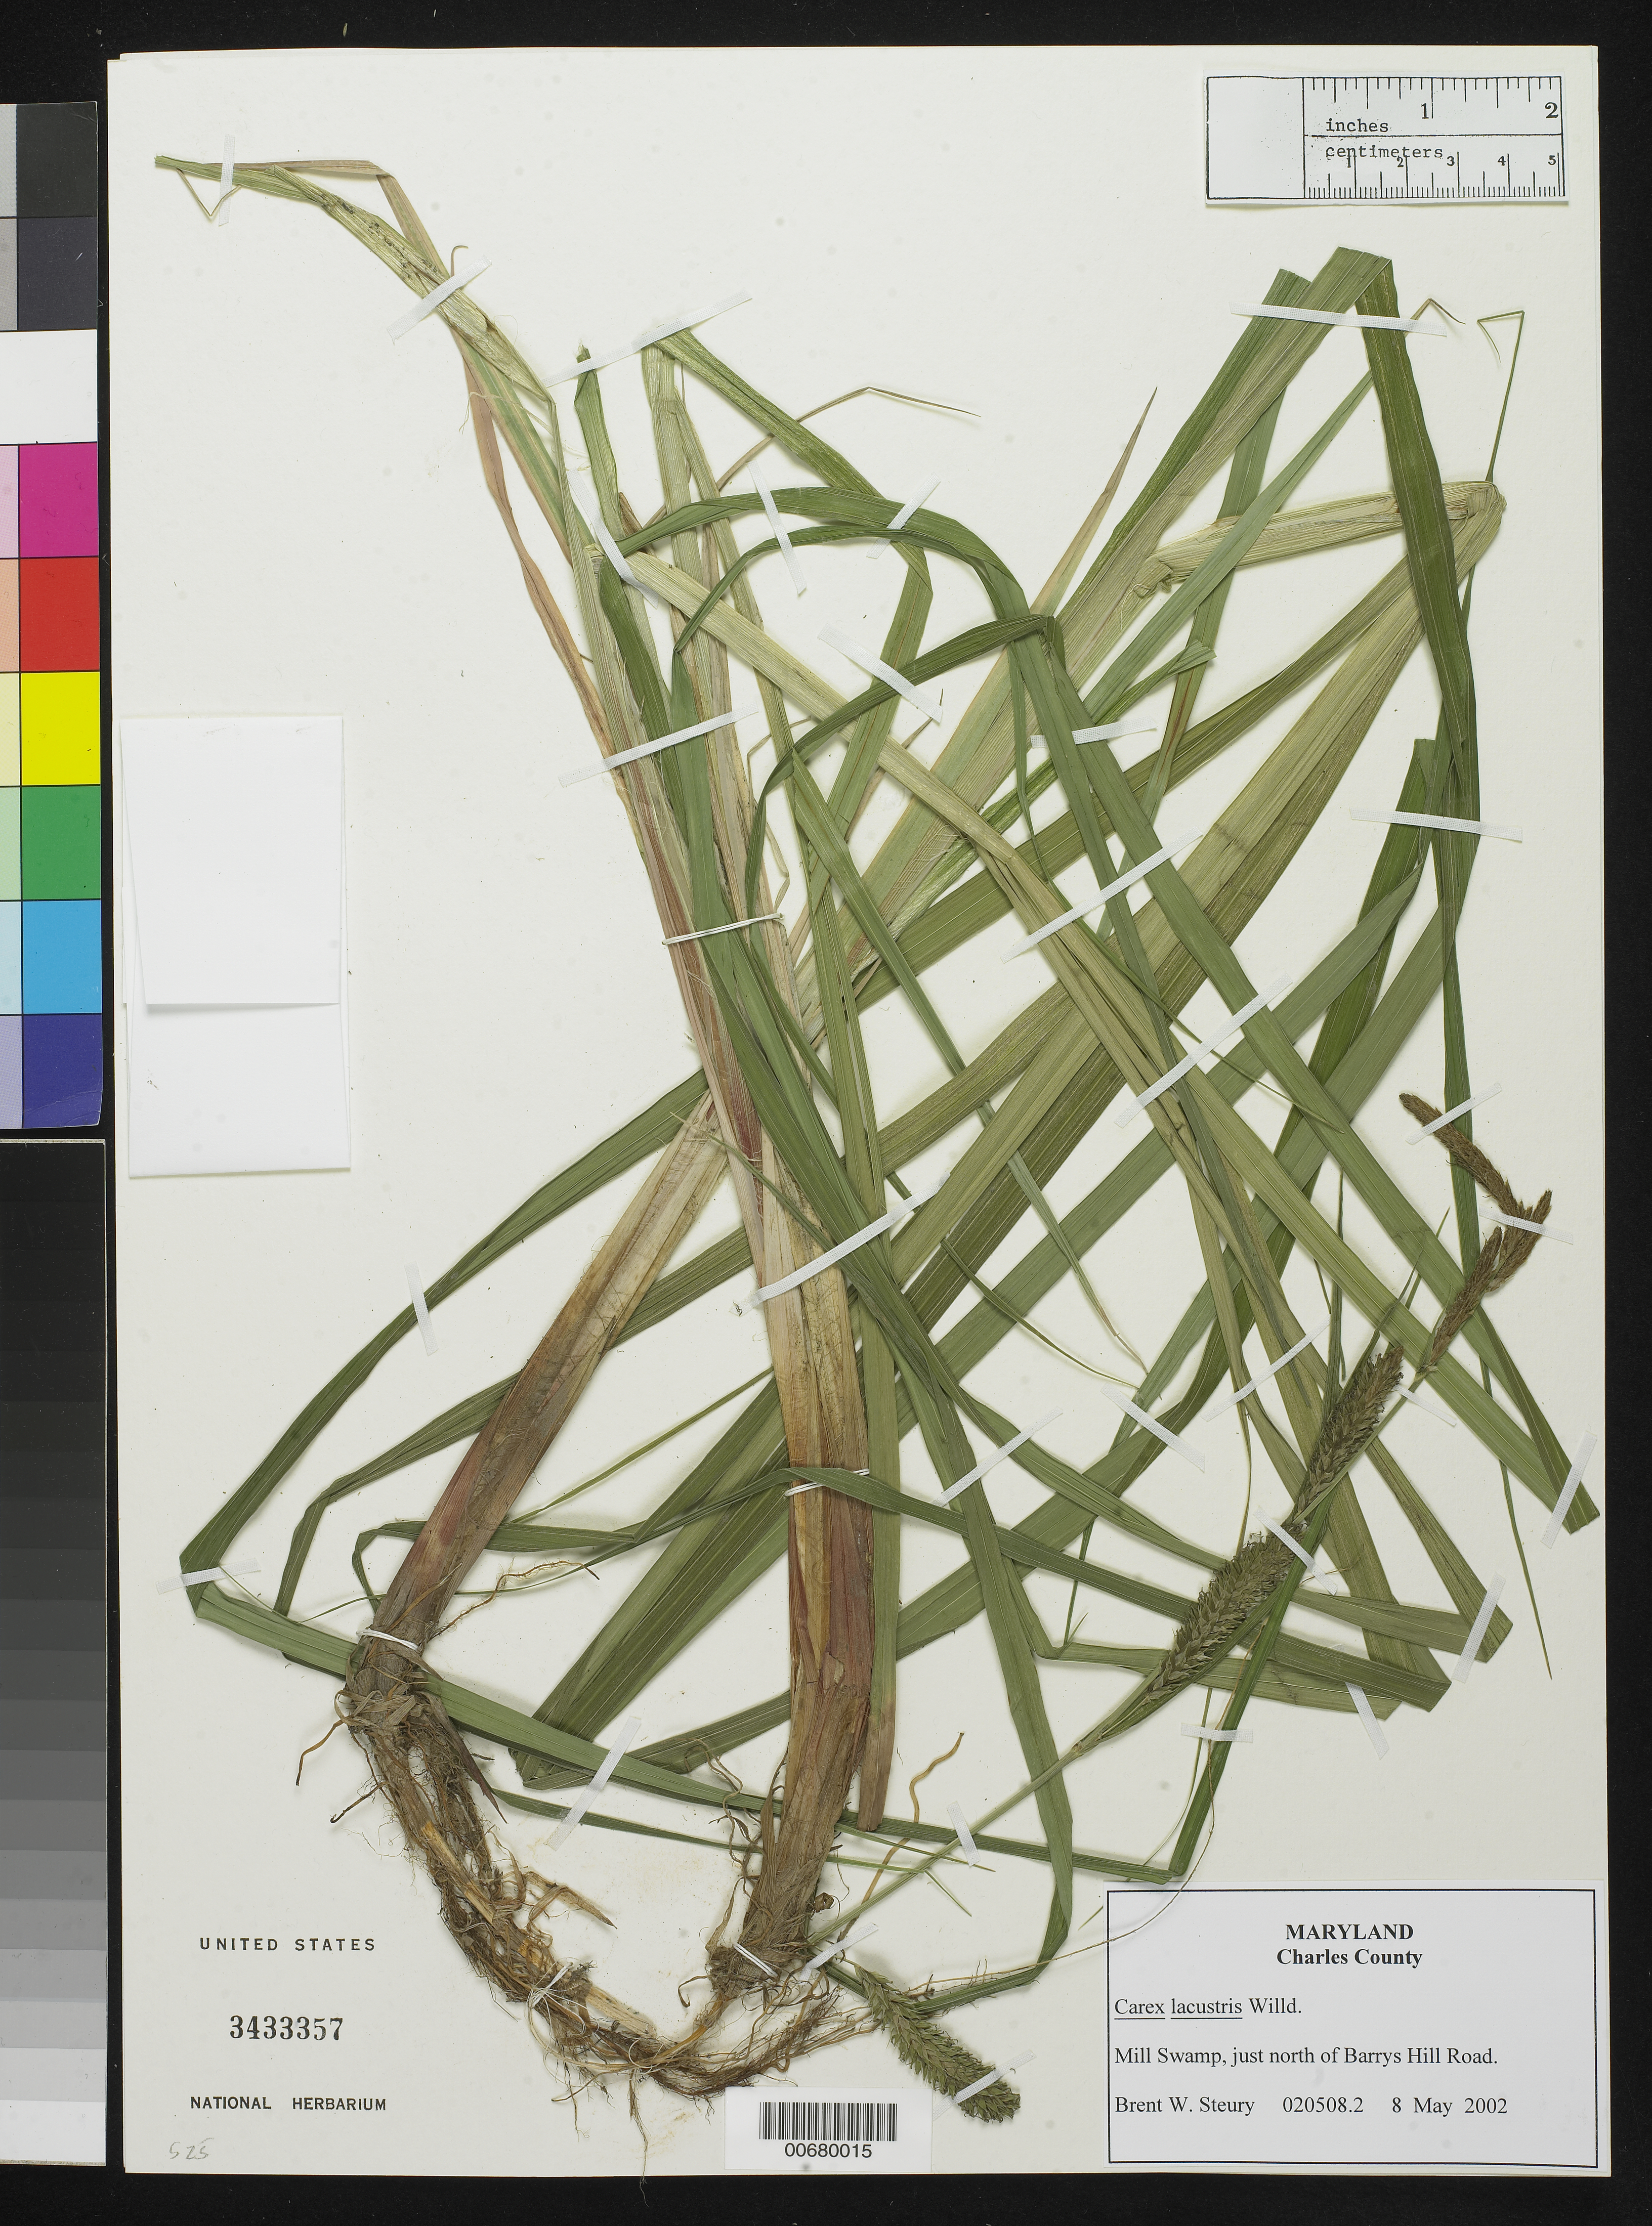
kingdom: Plantae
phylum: Tracheophyta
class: Liliopsida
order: Poales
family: Cyperaceae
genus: Carex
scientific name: Carex lacustris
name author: Willd.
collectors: B. Steury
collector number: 020508.2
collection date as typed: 8 May 2002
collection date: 2002-05-08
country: United States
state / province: Maryland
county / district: Charles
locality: Mill Swamp, just north of Barrys Hill Road.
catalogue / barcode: US 3433357